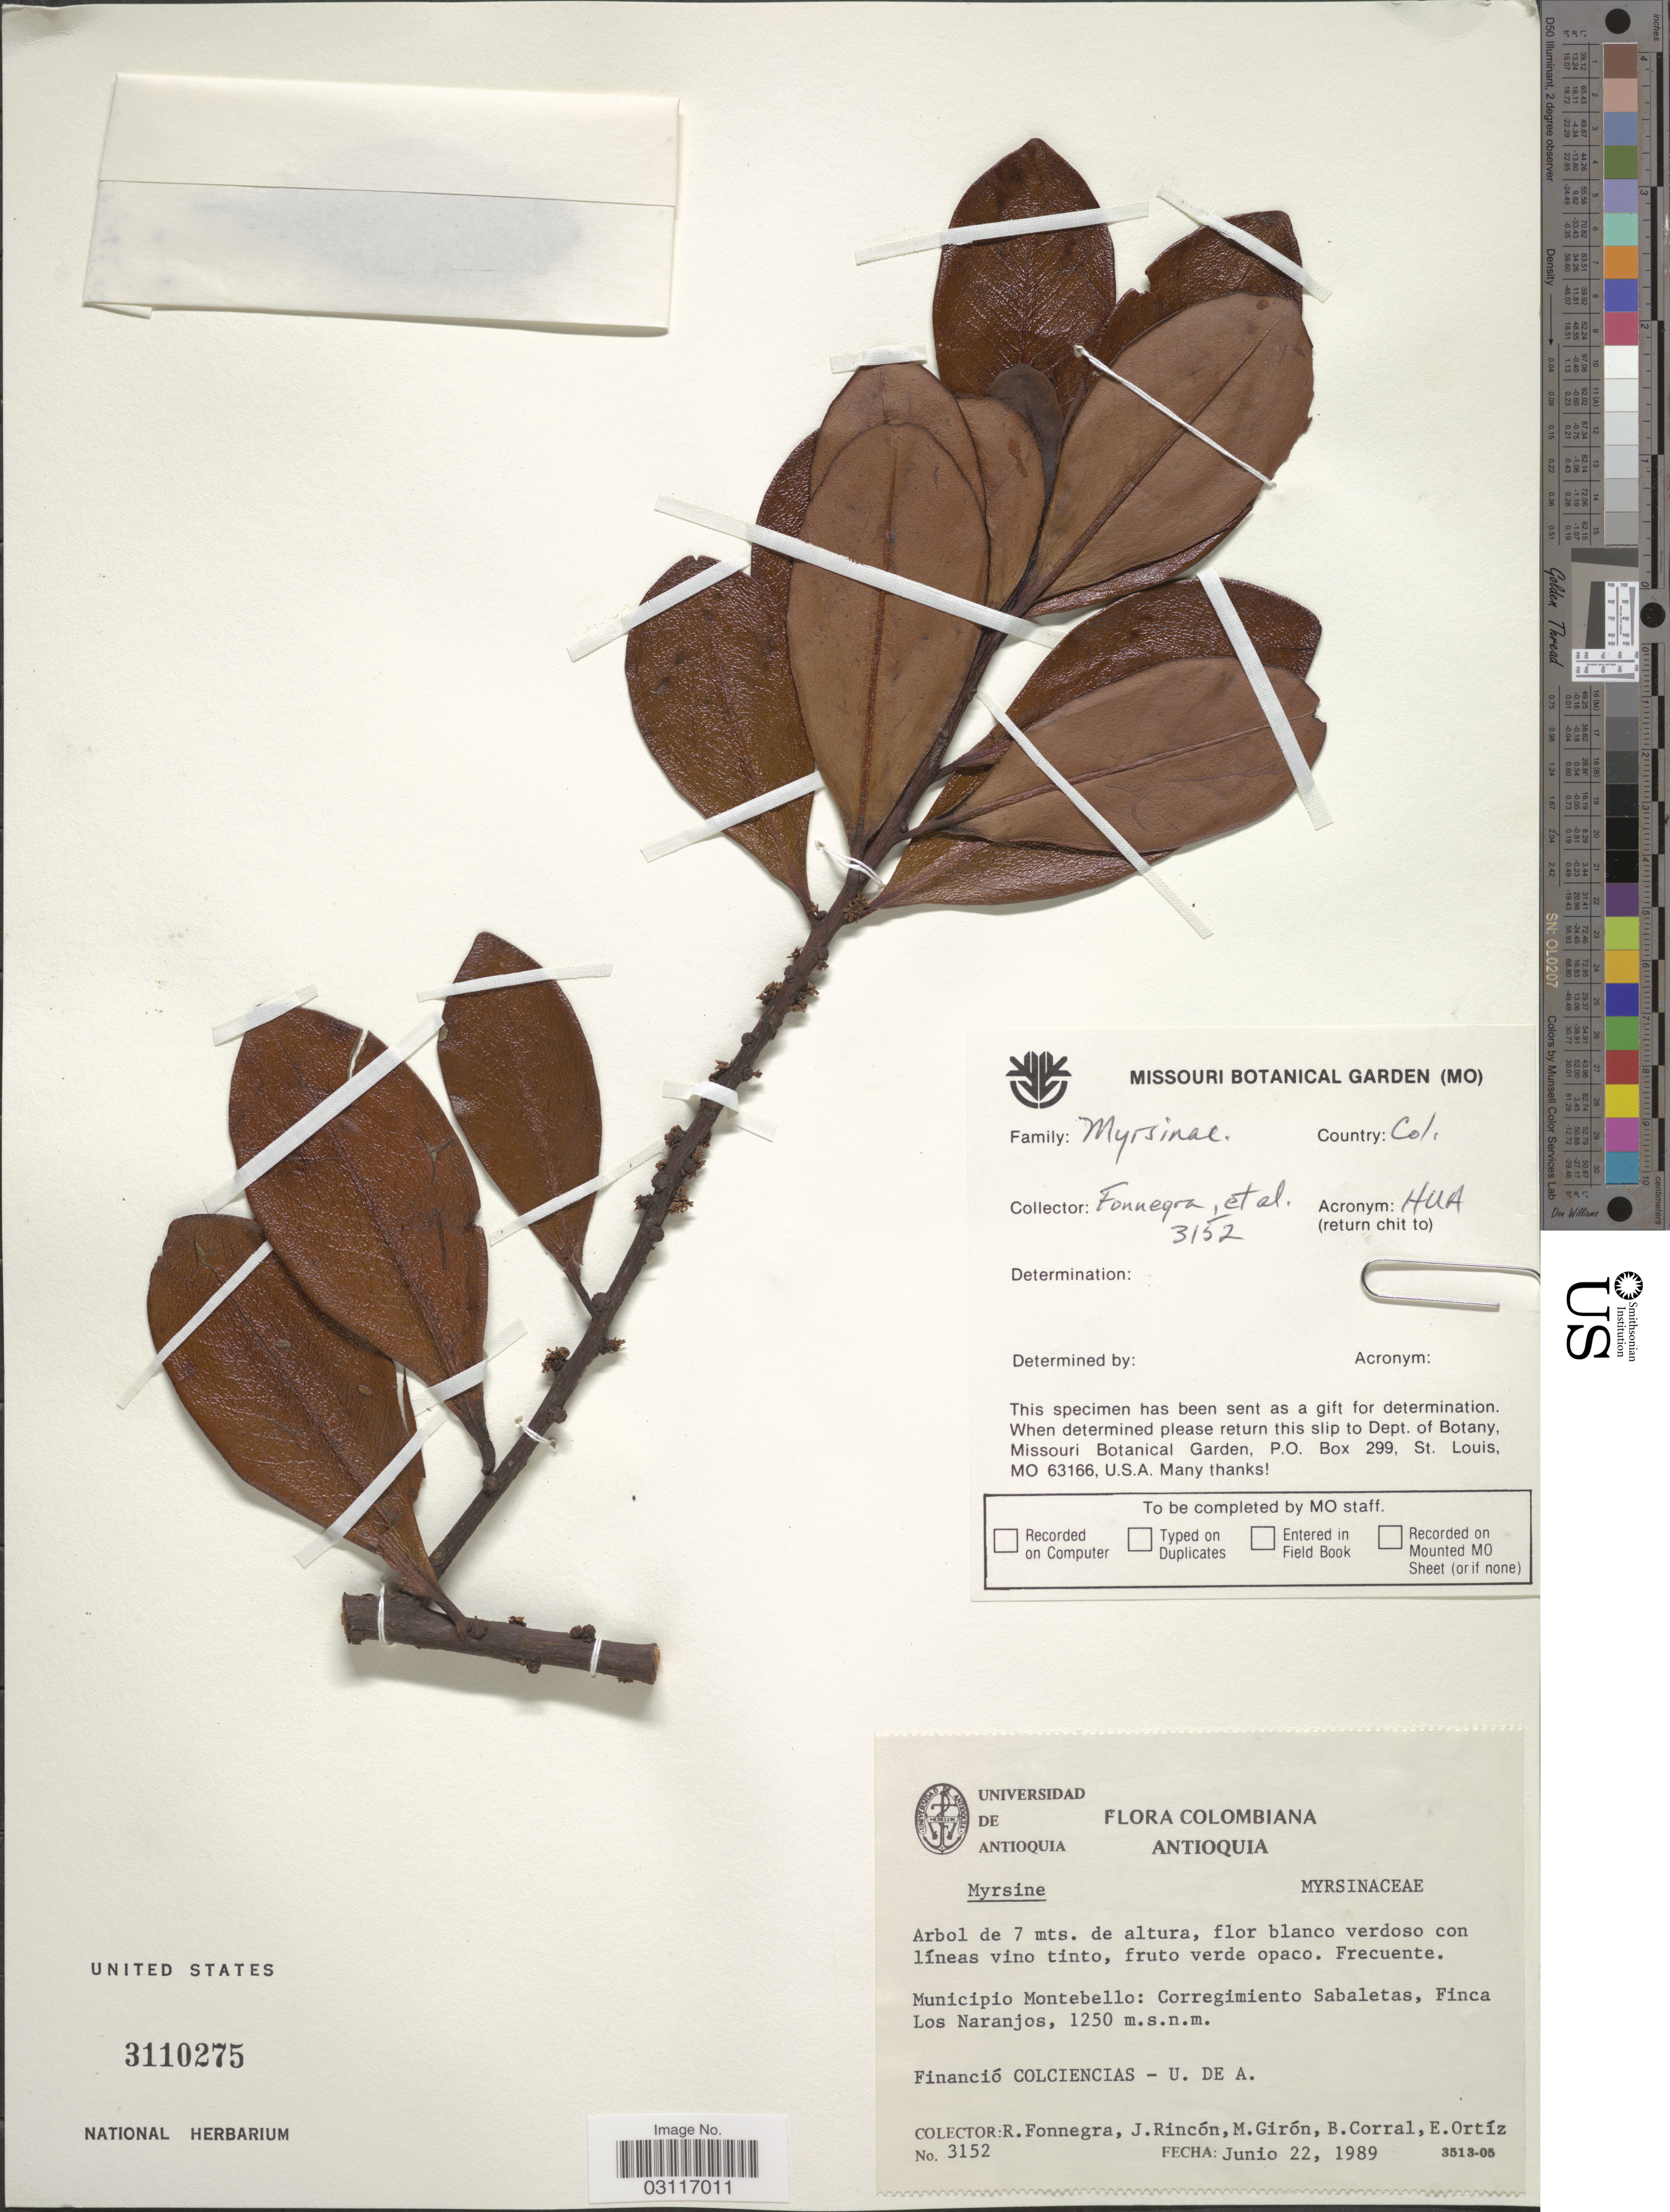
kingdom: Plantae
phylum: Tracheophyta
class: Magnoliopsida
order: Ericales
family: Primulaceae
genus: Myrsine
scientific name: Myrsine sp.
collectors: R. Fonnegra, J. Rincón, M. Girón, B. Corral & E. Ortíz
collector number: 3152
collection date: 1989-06-22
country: Colombia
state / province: Antioquia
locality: Municipio Montebello: Corregimiento Sabaletas, Finca Los Naranjos.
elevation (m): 1250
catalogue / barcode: US 3110275